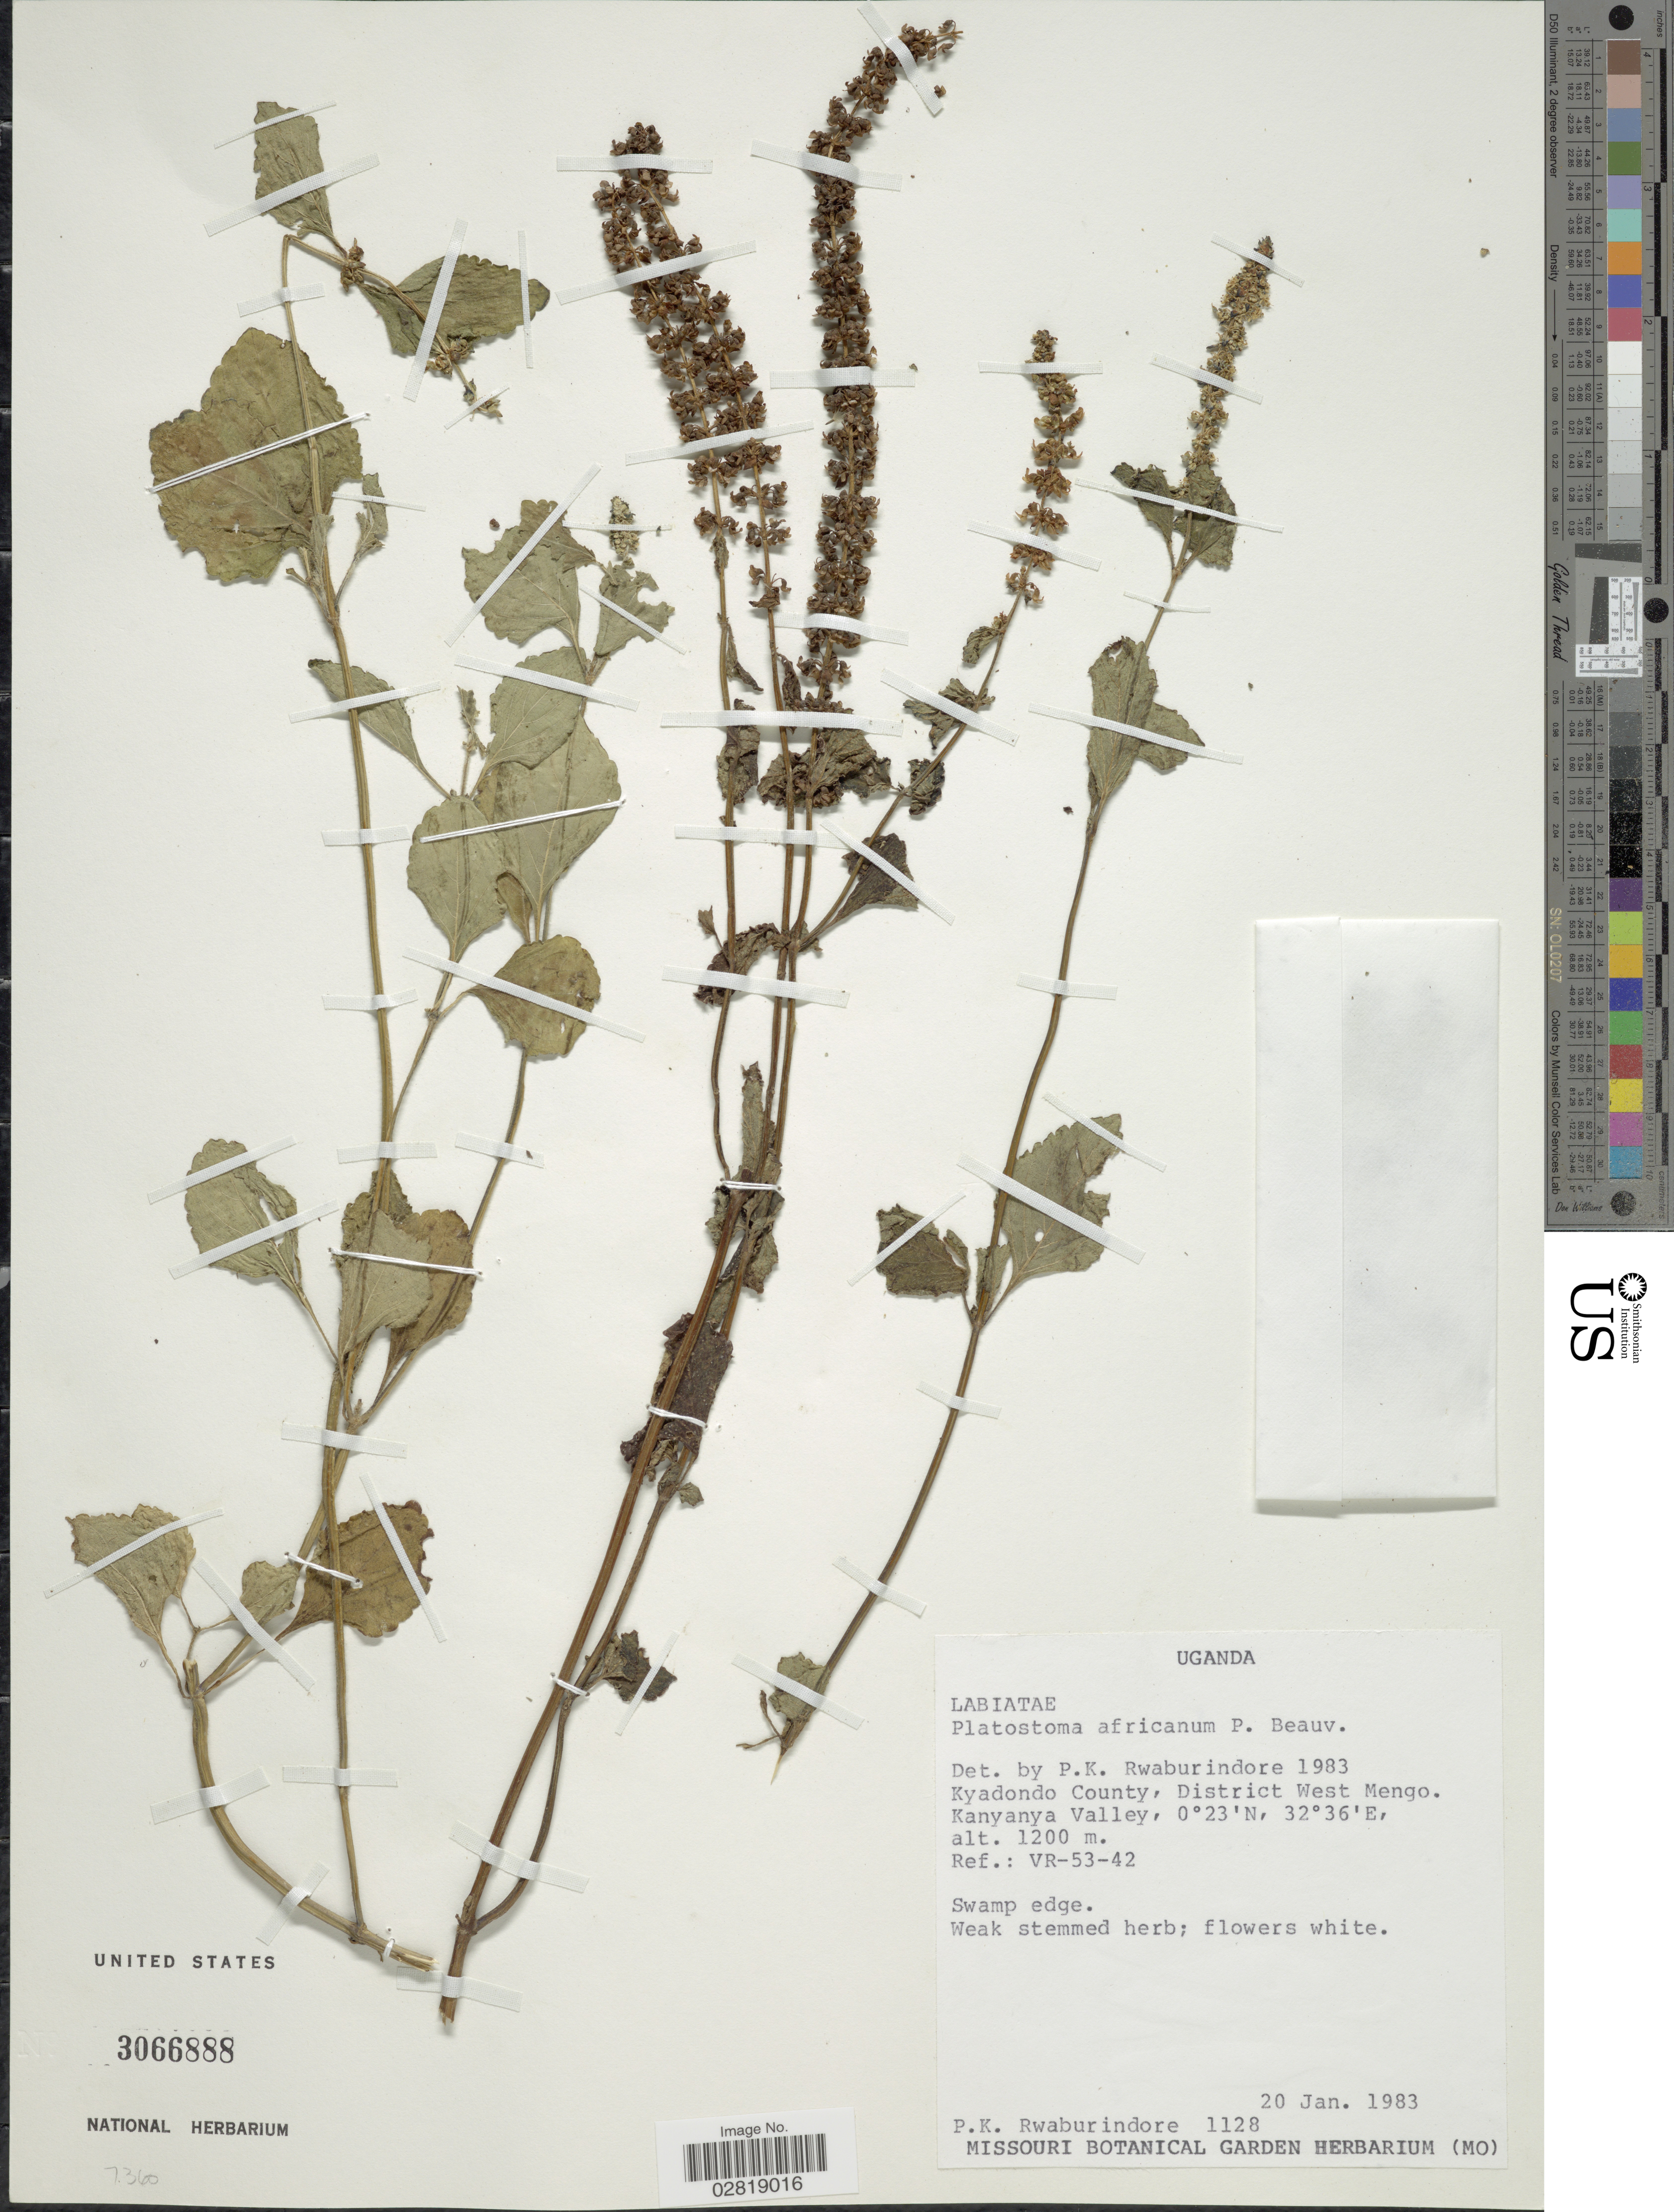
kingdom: Plantae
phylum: Tracheophyta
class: Magnoliopsida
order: Lamiales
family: Lamiaceae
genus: Platostoma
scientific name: Platostoma africanum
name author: P. Beauv.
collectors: P. Rwaburindore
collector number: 1128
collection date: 1983-01-20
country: Uganda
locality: Kyadondo County, District West Mengo. Kanyanya Valley. Ref.: VR-53-42.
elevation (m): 1200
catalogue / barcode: US 3066888